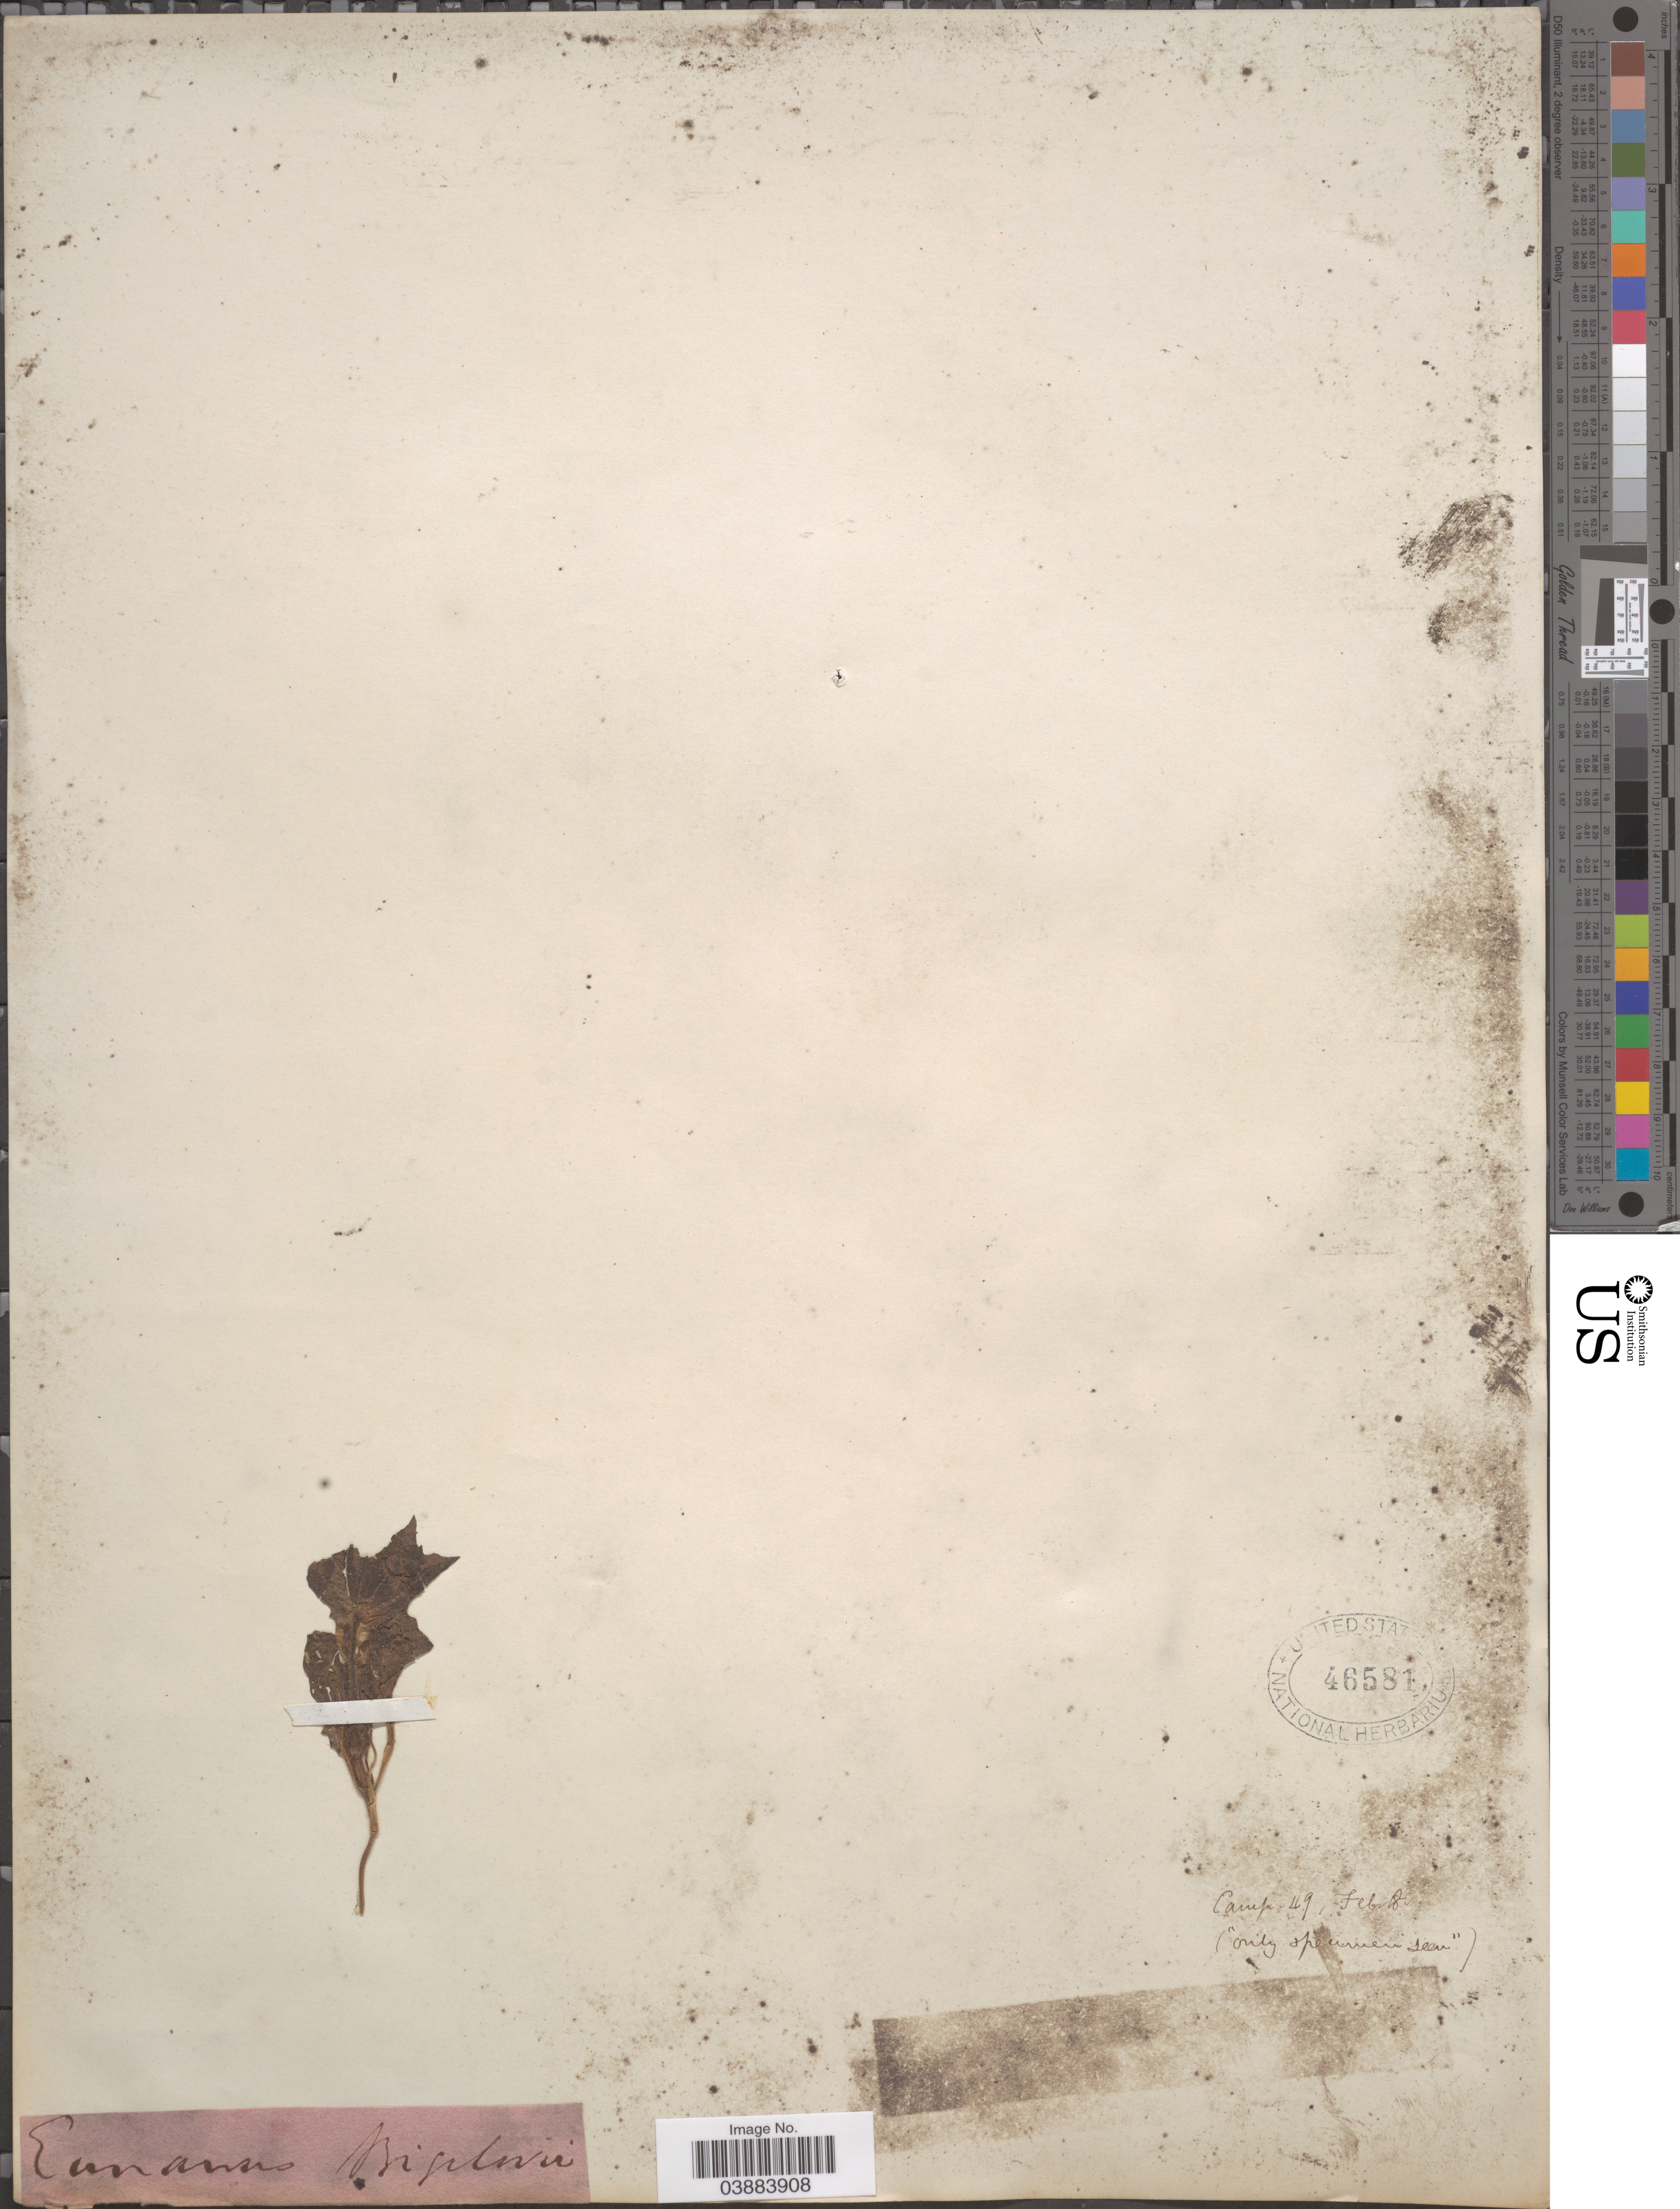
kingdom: Plantae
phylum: Tracheophyta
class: Magnoliopsida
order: Lamiales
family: Phrymaceae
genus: Eunanus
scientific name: Eunanus bigelovii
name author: A. Gray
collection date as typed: Transcribed d/m/y: /2/18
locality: Camp 49.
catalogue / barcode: US 46581